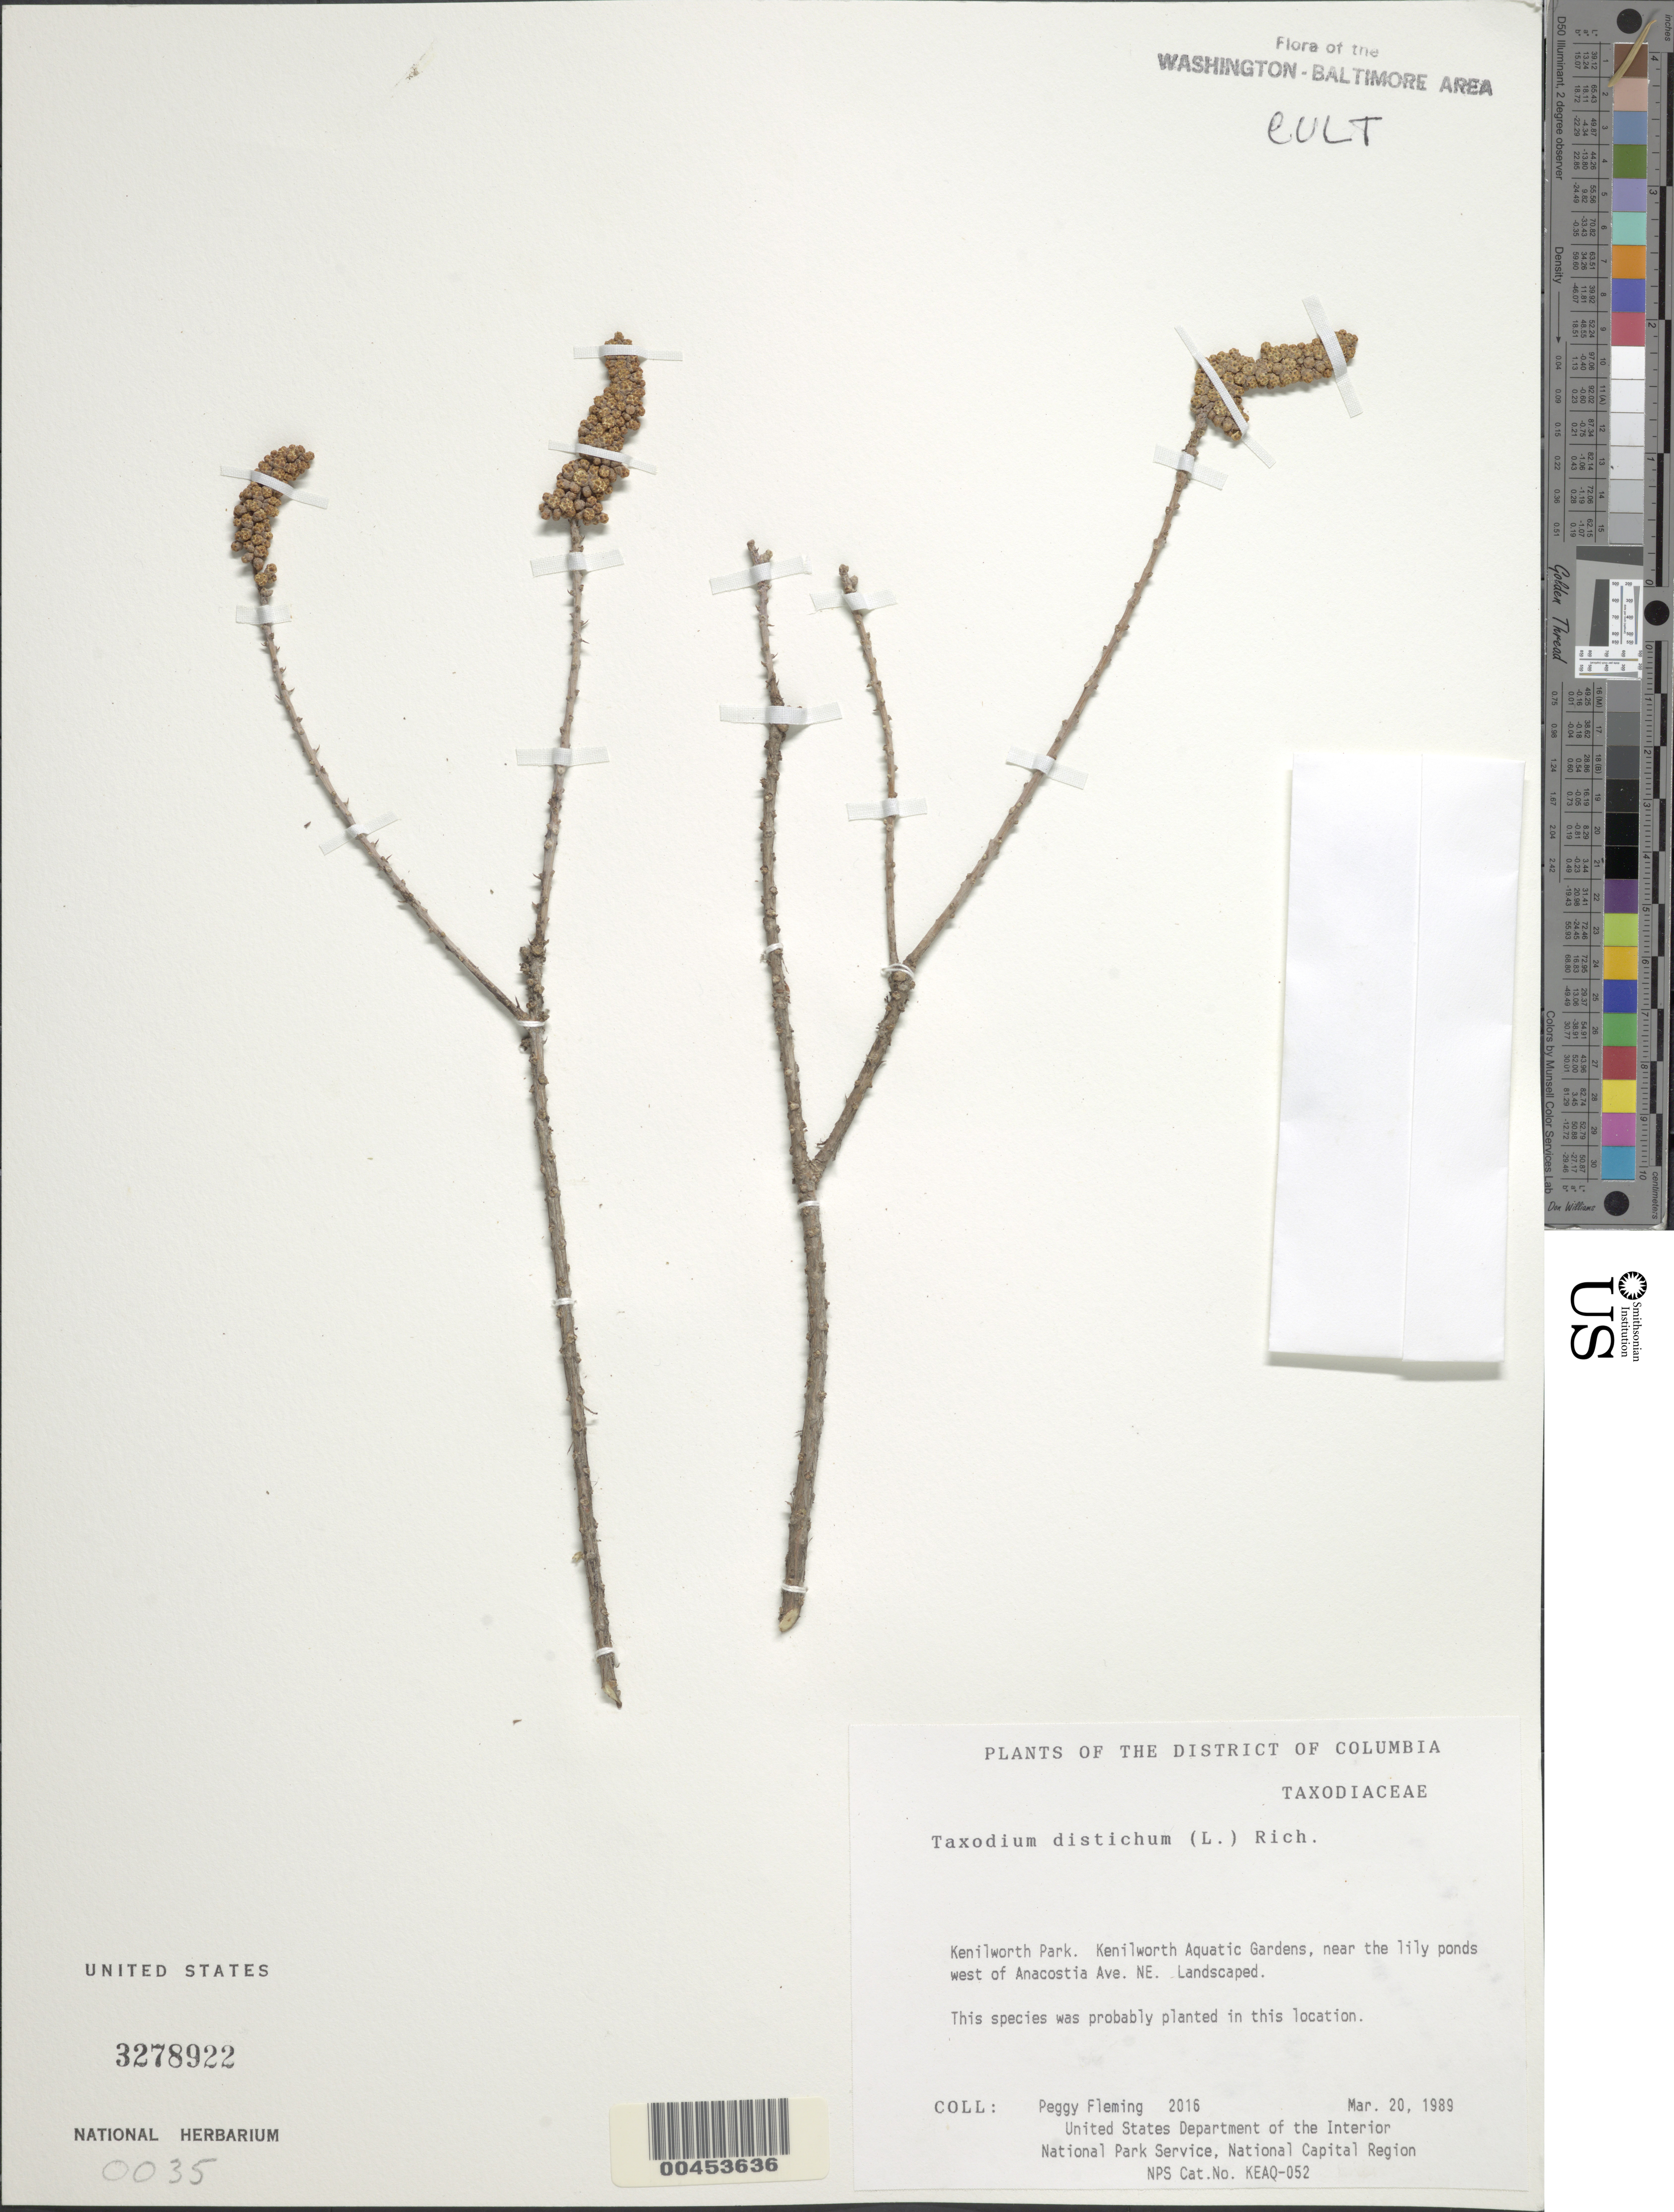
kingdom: Plantae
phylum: Tracheophyta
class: Pinopsida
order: Pinales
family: Cupressaceae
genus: Taxodium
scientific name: Taxodium distichum var. imbricarium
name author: (L.) Rich.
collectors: P. Fleming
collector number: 2016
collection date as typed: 20 Mar 1989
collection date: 1989-03-20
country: United States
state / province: District of Columbia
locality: Kenilworth Park, near Lily Ponds, W of Anacostia Ave, NE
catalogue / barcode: US 3278922